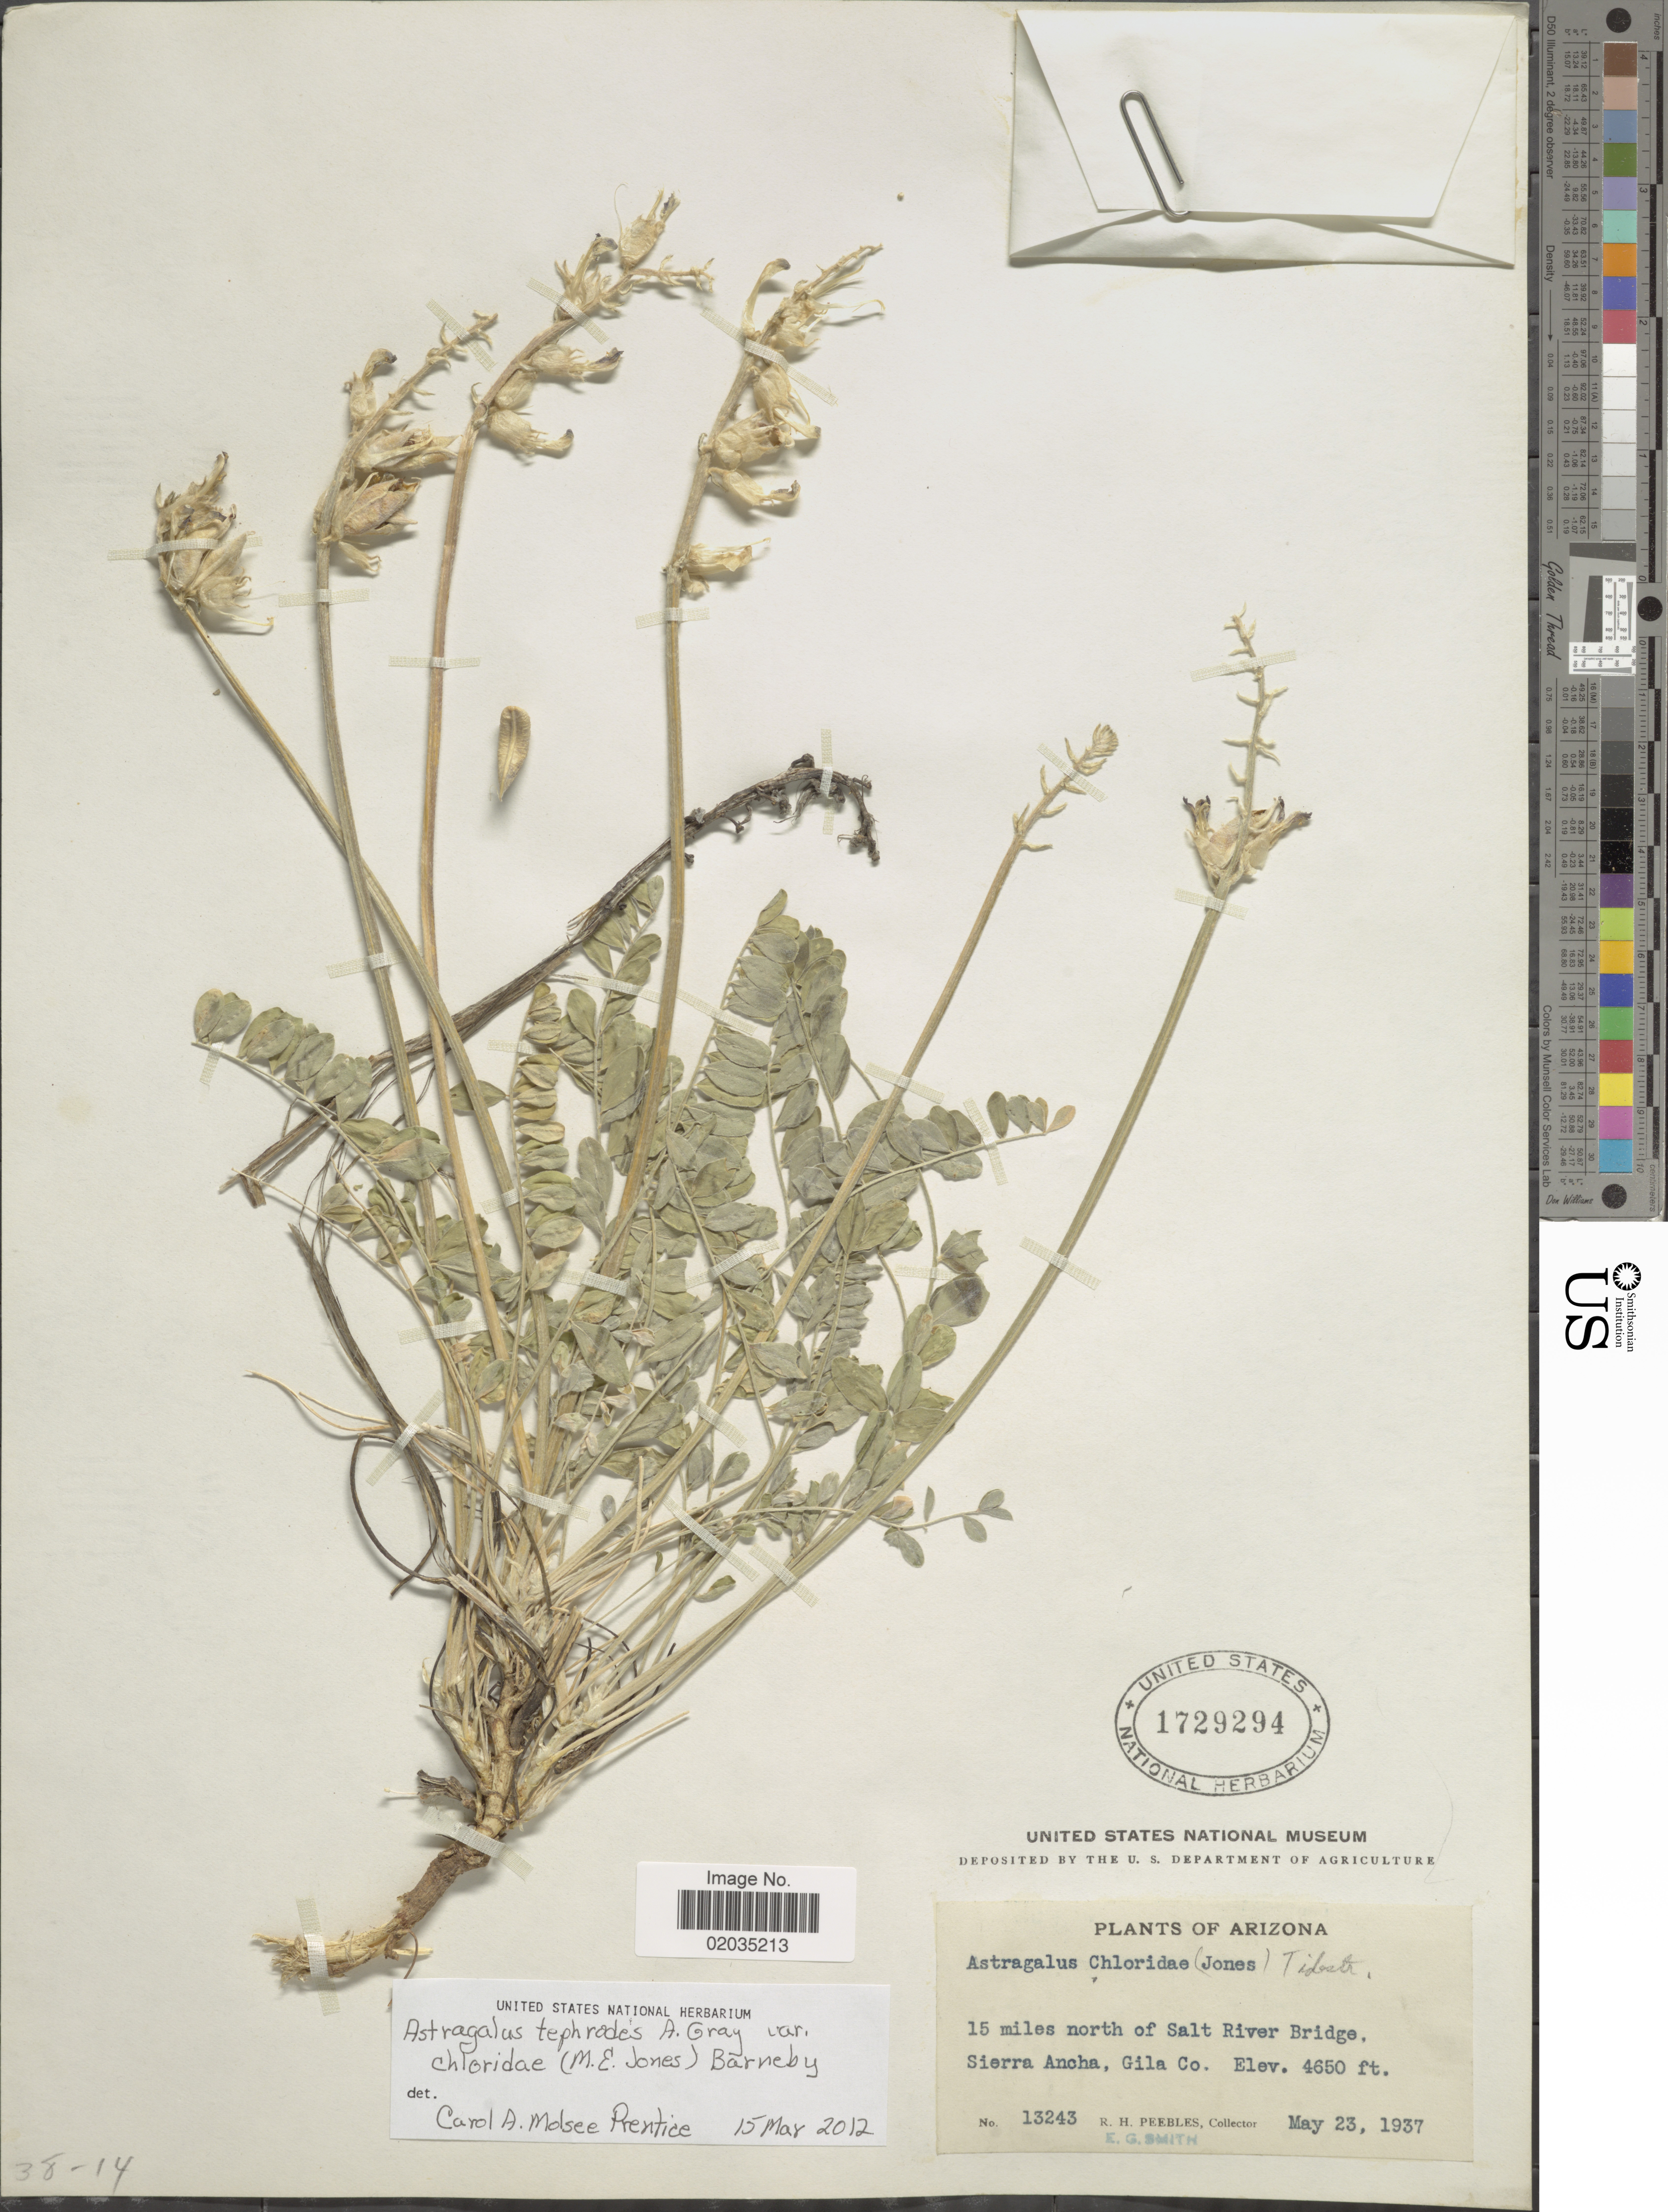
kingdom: Plantae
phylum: Tracheophyta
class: Magnoliopsida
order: Fabales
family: Fabaceae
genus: Astragalus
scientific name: Astragalus tephrodes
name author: A. Gray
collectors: R. H. Peebles & E. G. Smith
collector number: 13243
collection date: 1937-05-23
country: United States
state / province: Arizona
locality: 15 miles north of Salt River Bridge, Sierra Ancha, Gila Co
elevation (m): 1417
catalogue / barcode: US 1729294